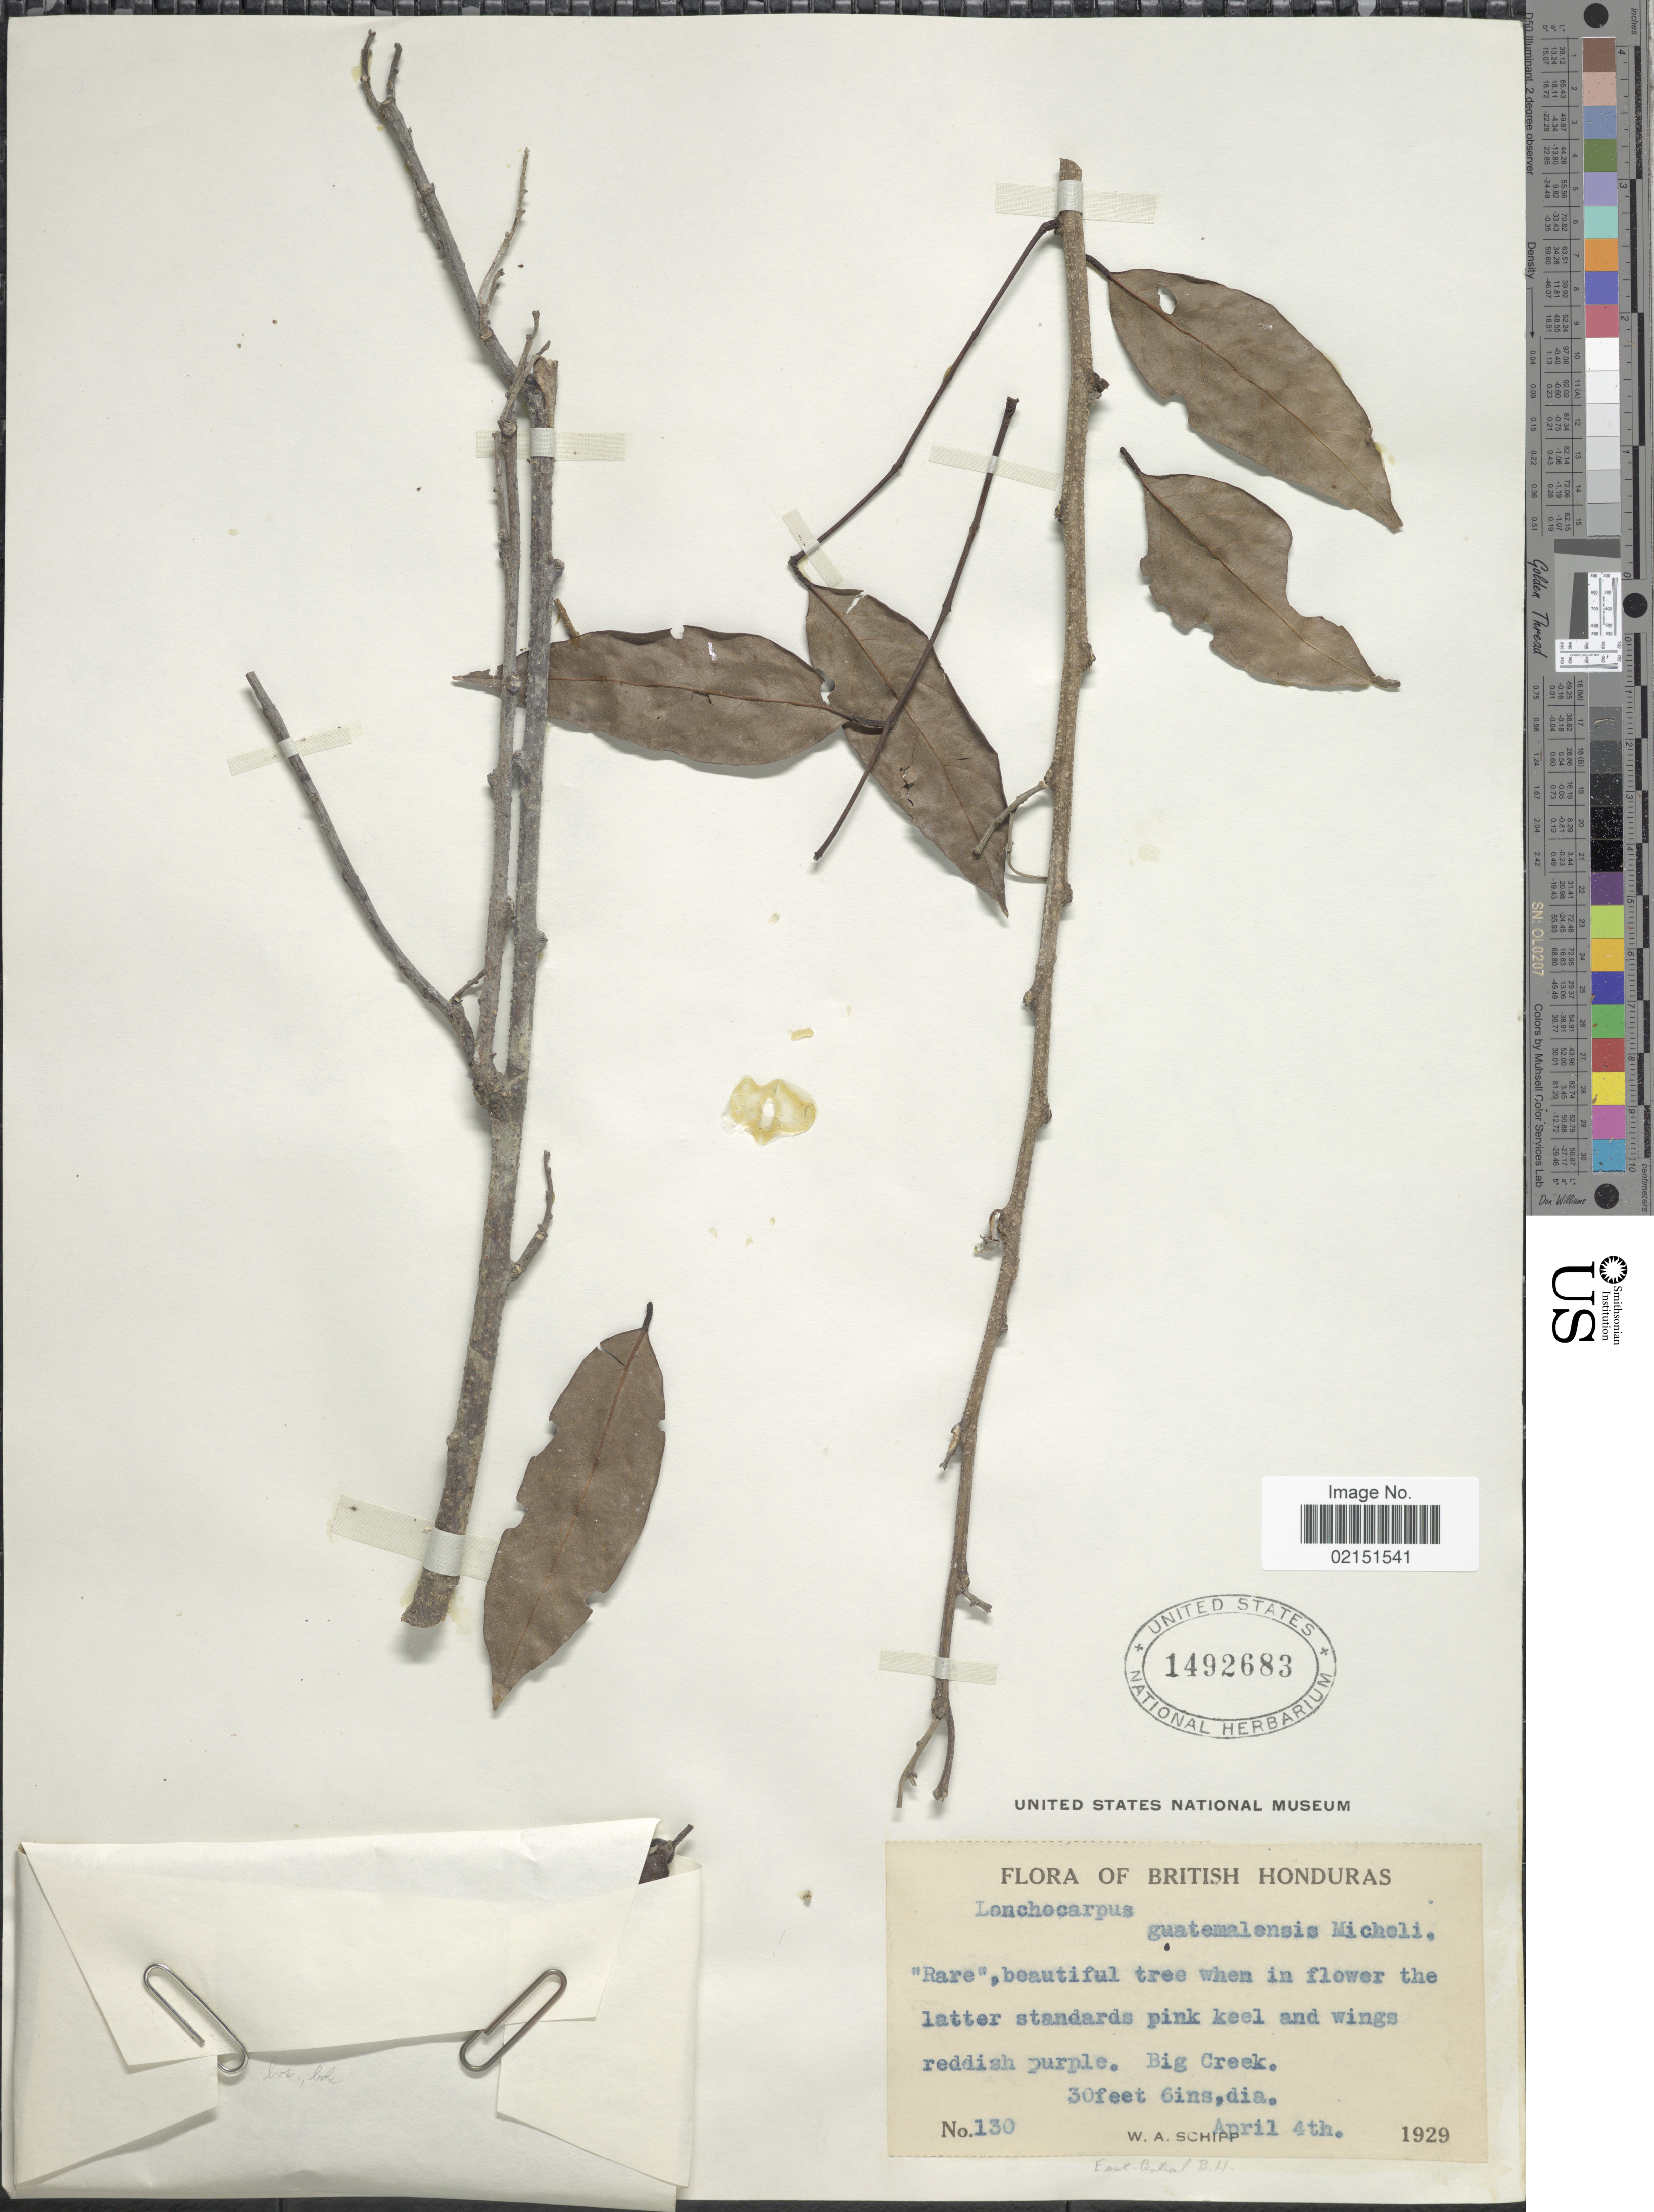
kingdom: Plantae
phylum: Tracheophyta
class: Magnoliopsida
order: Fabales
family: Fabaceae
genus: Lonchocarpus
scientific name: Lonchocarpus guatemalensis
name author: Benth.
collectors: W. Schipp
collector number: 130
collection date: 1929-04-04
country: Belize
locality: British Honduras. Big Creek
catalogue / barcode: US 1492683